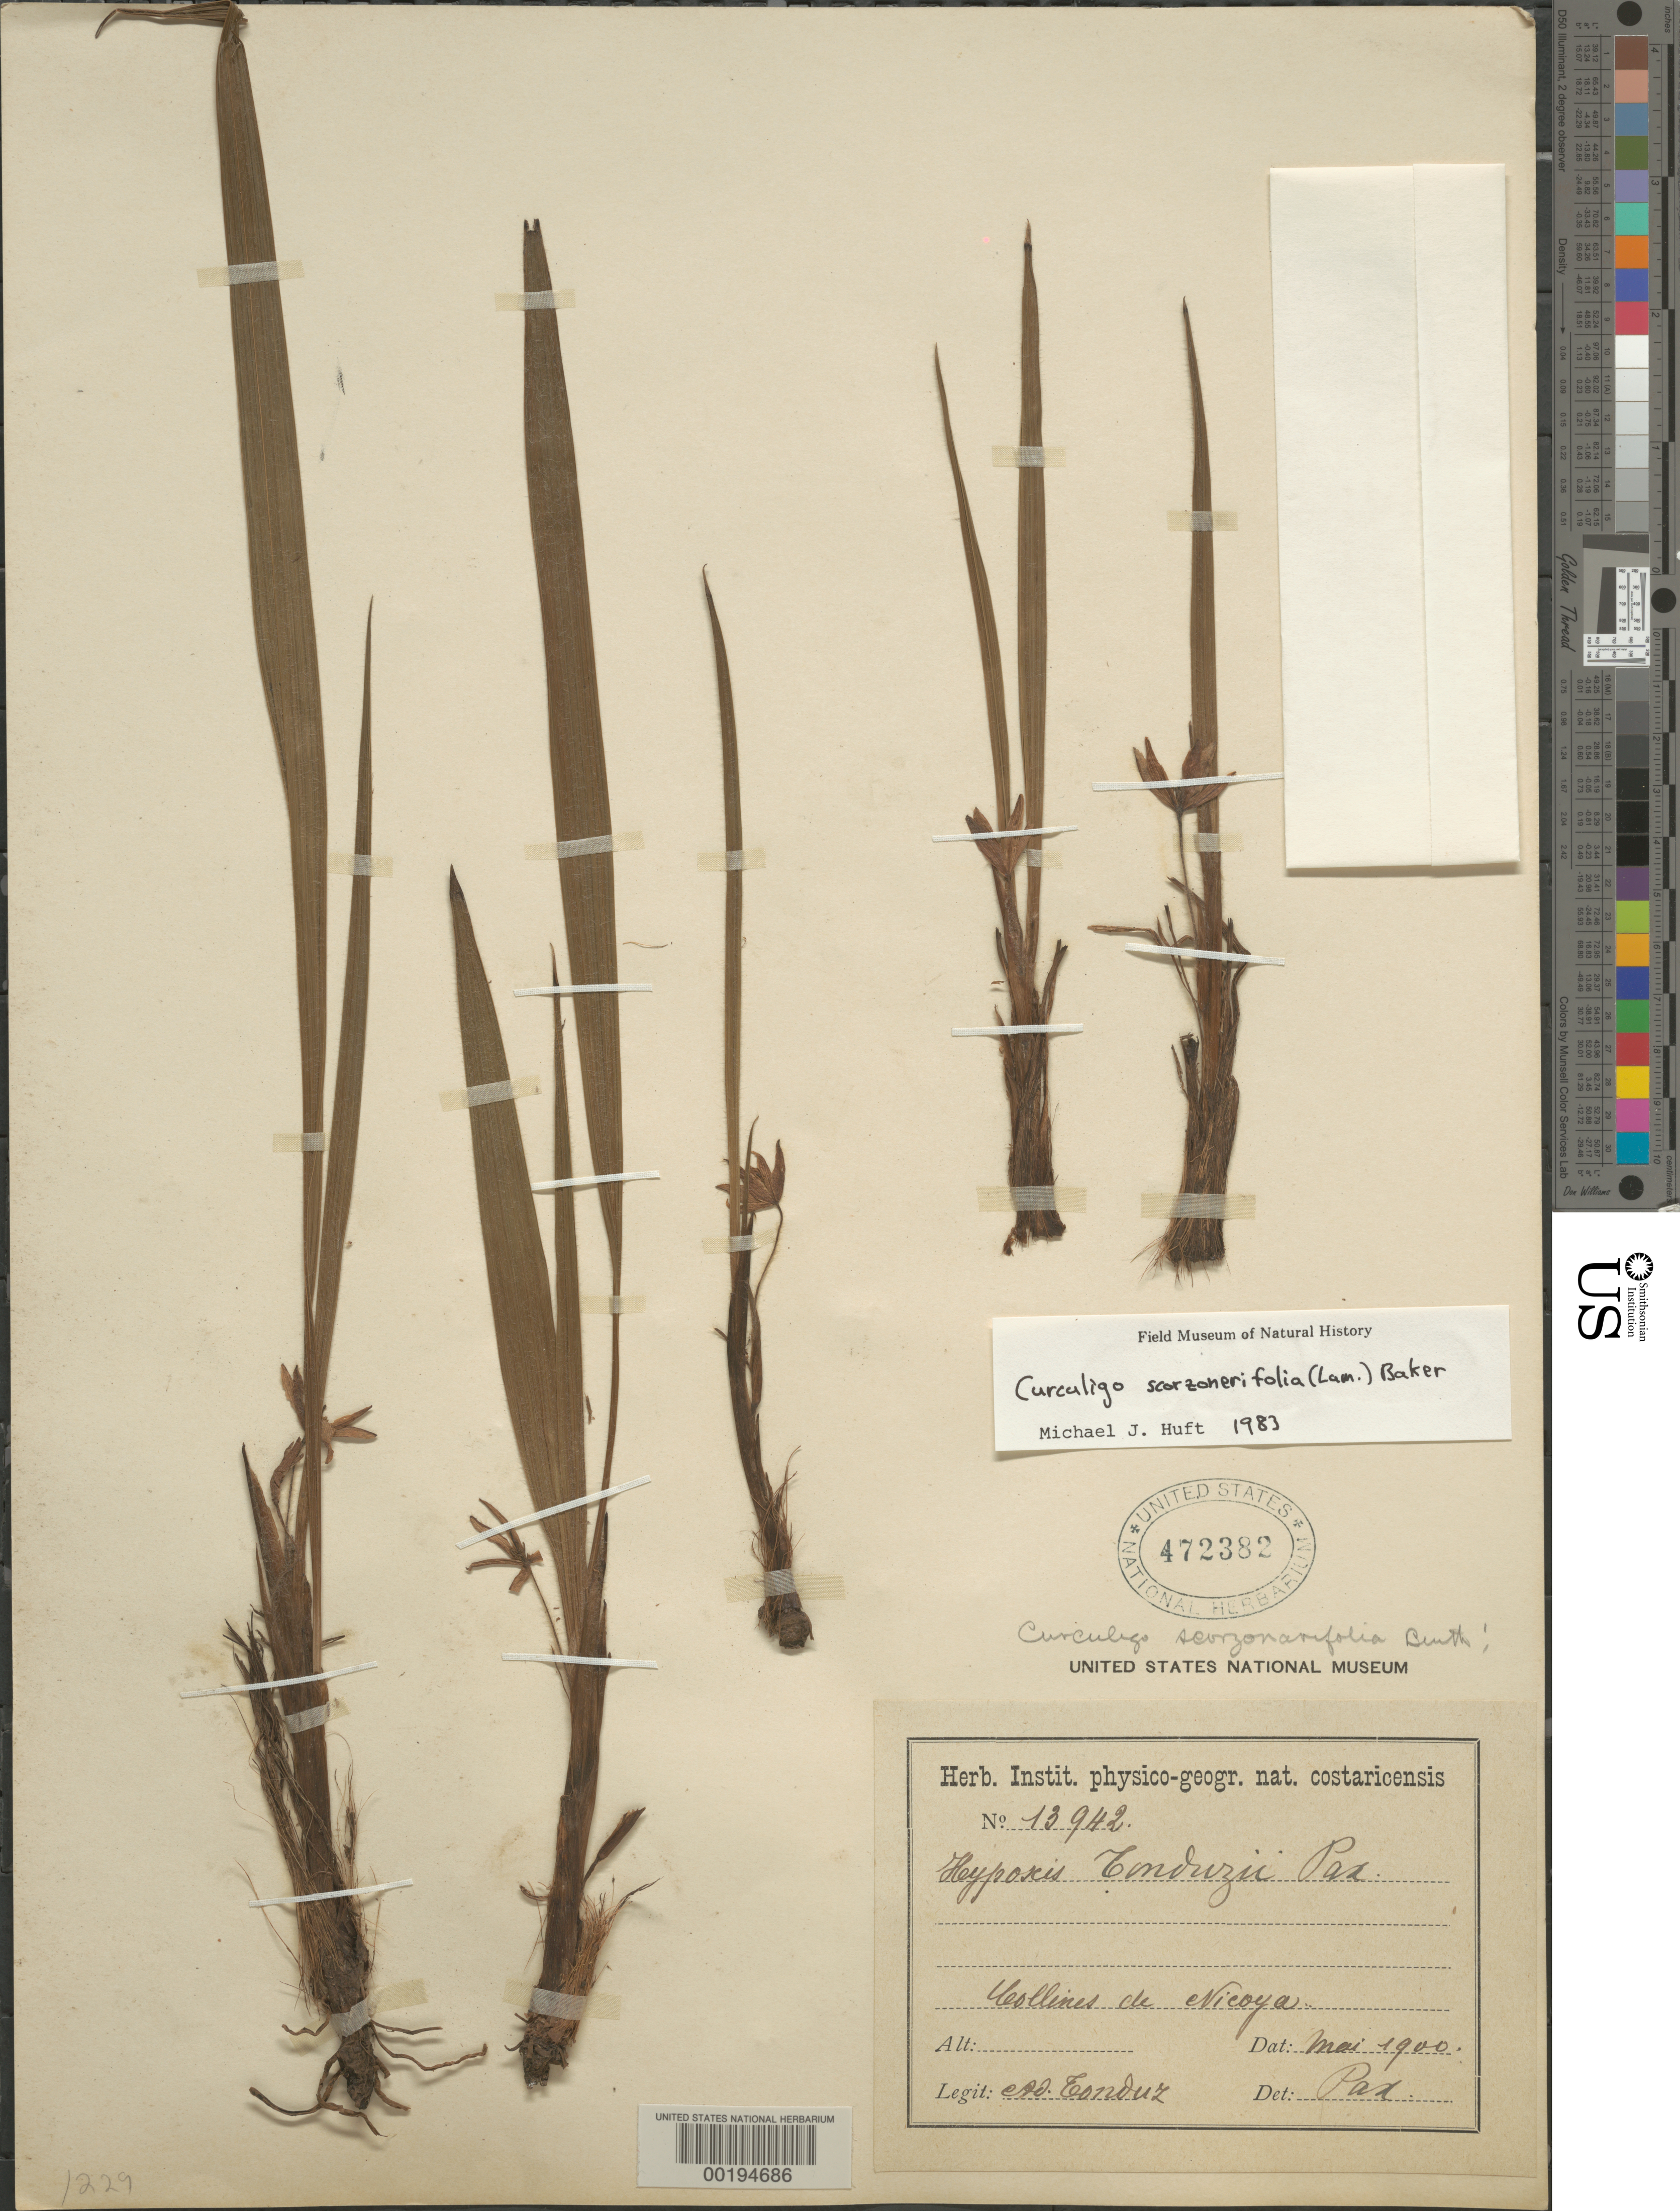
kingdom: Plantae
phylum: Tracheophyta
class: Liliopsida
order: Asparagales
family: Hypoxidaceae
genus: Curculigo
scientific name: Curculigo scorzonerifolia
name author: (Lam.) Baker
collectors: A. Tonduz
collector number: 13942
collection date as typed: May 1900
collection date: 1900-05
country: Costa Rica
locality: Collines de Nicoya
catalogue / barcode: US 472382